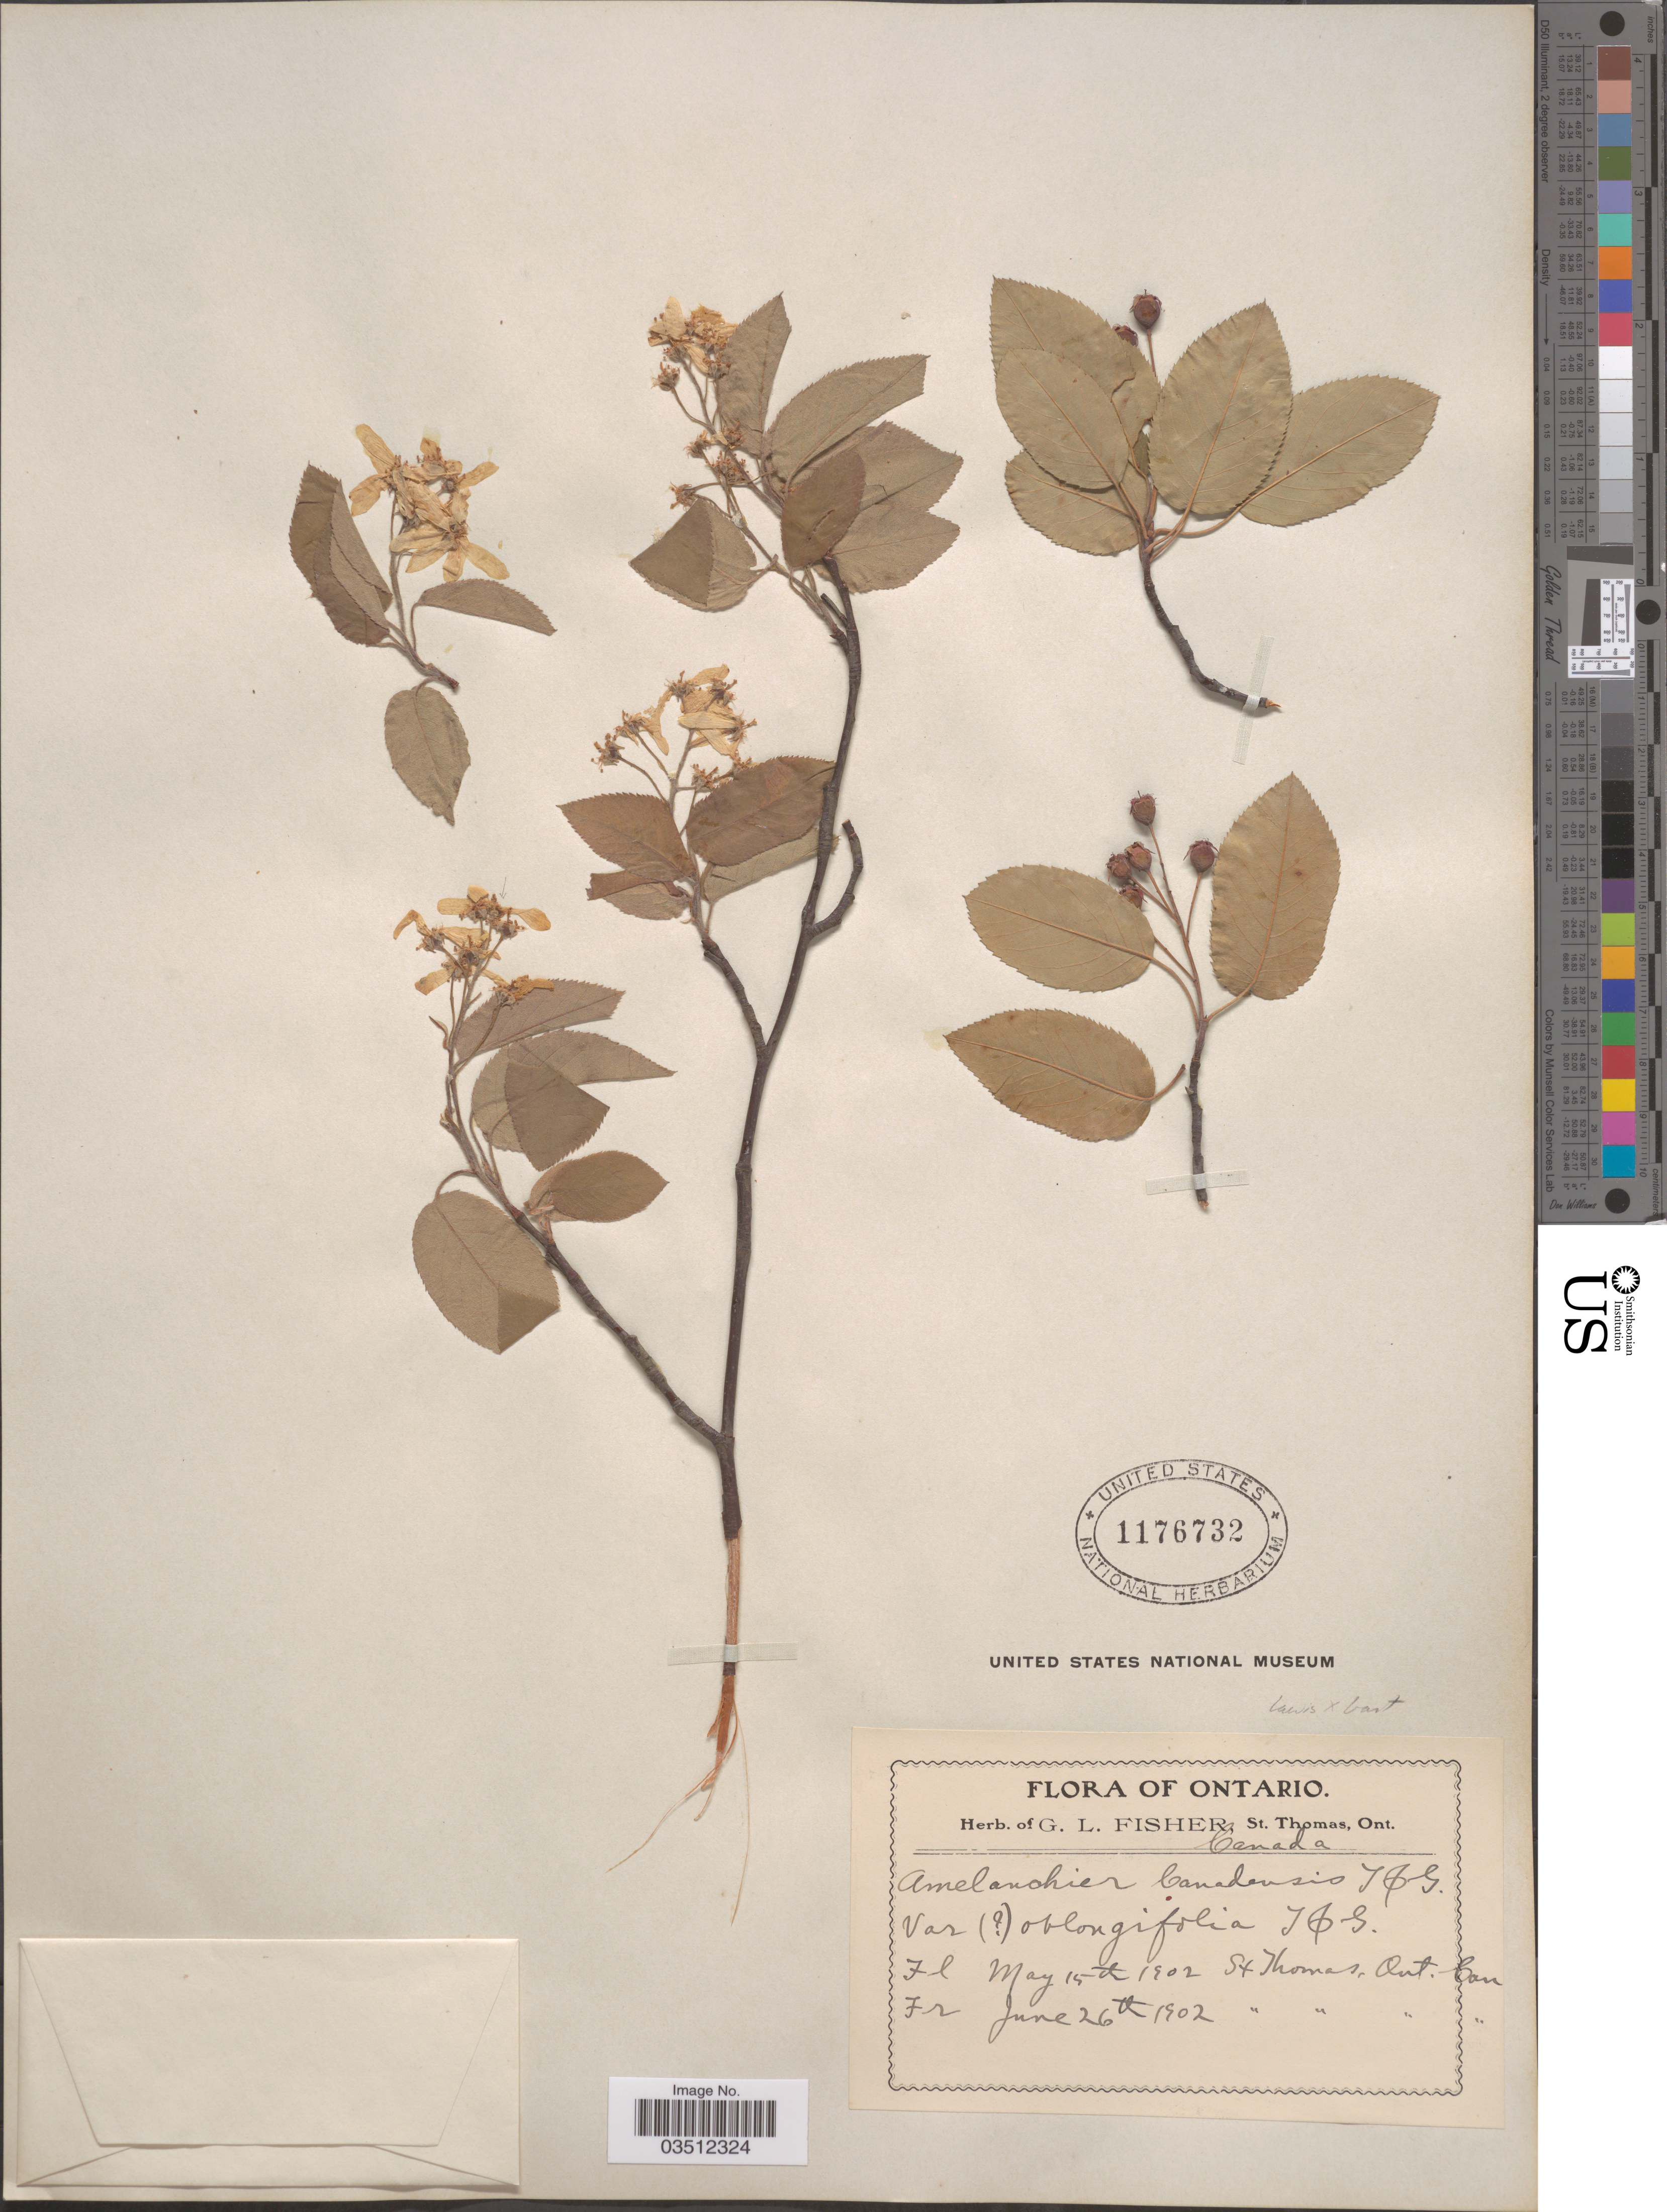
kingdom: Plantae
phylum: Tracheophyta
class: Magnoliopsida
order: Rosales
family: Rosaceae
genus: Amelanchier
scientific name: Amelanchier laevis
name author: Wiegand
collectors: ex herb. Geo L. Fisher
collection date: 1902-05-15/1902-06-26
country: Canada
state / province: Ontario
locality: St. Thomas.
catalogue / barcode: US 1176732